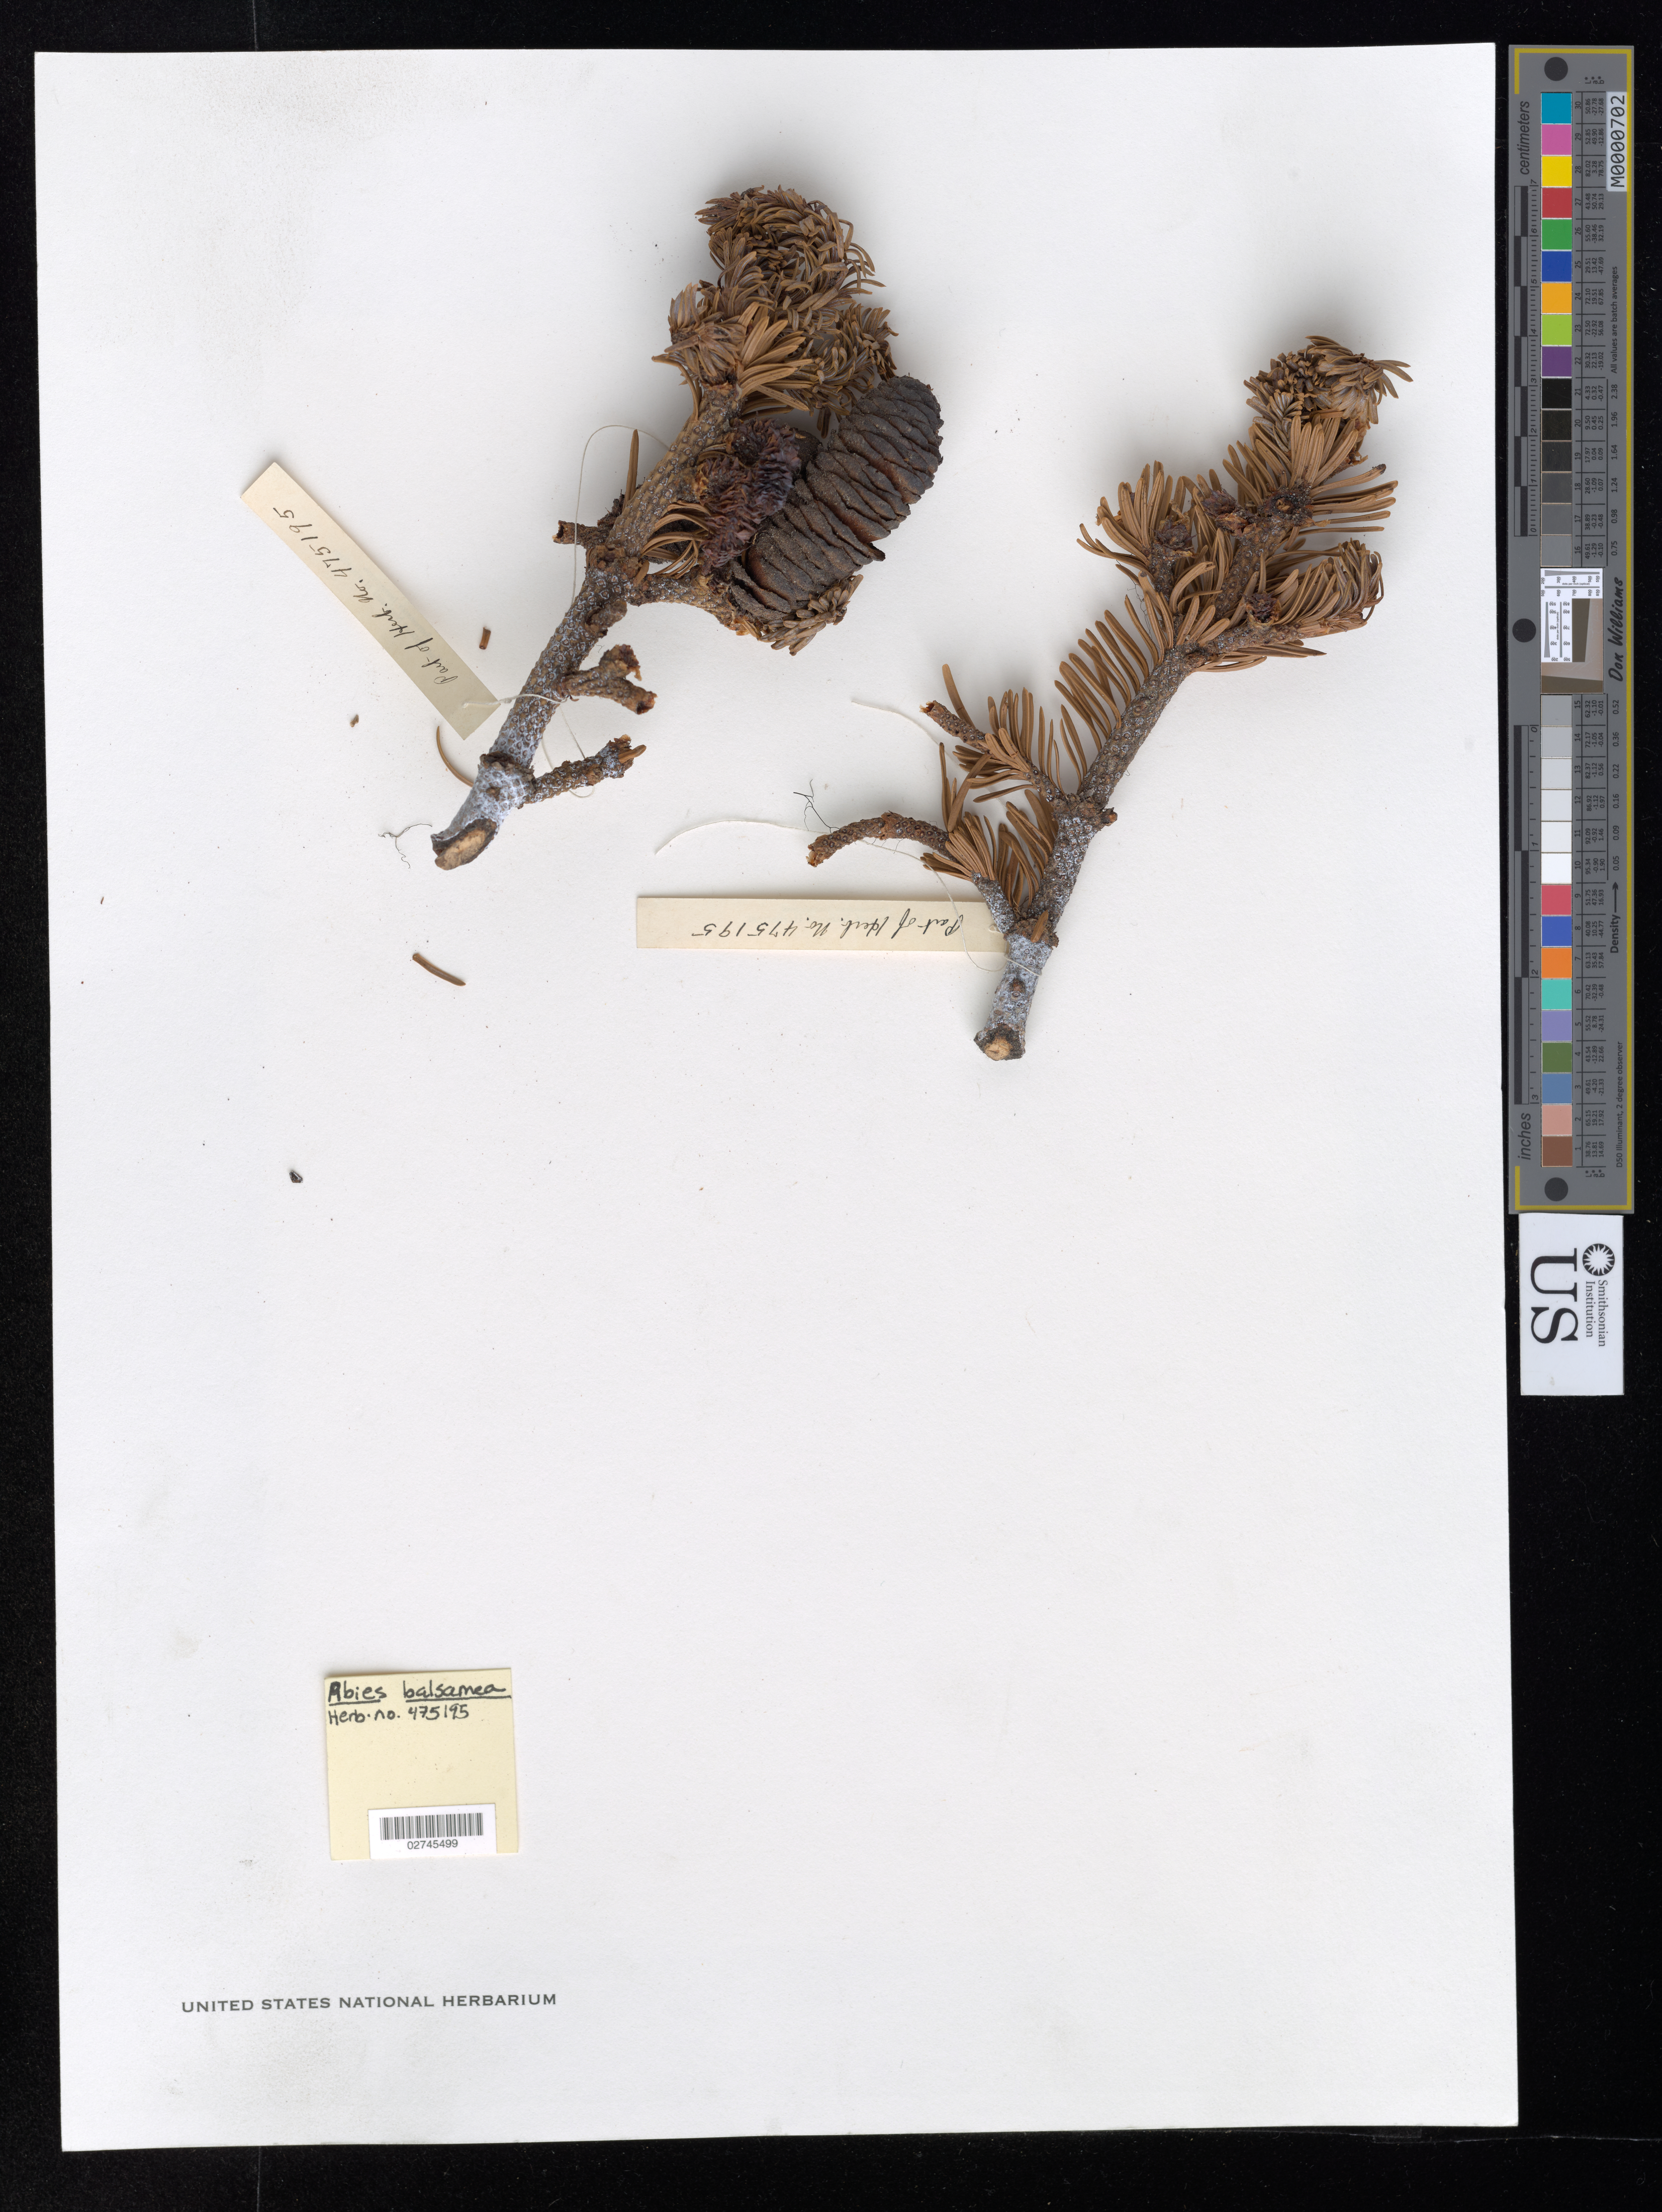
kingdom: Plantae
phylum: Tracheophyta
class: Pinopsida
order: Pinales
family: Pinaceae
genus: Abies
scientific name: Abies balsamea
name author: (L.) Mill.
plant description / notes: Herb. no. 475195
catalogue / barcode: US 475195